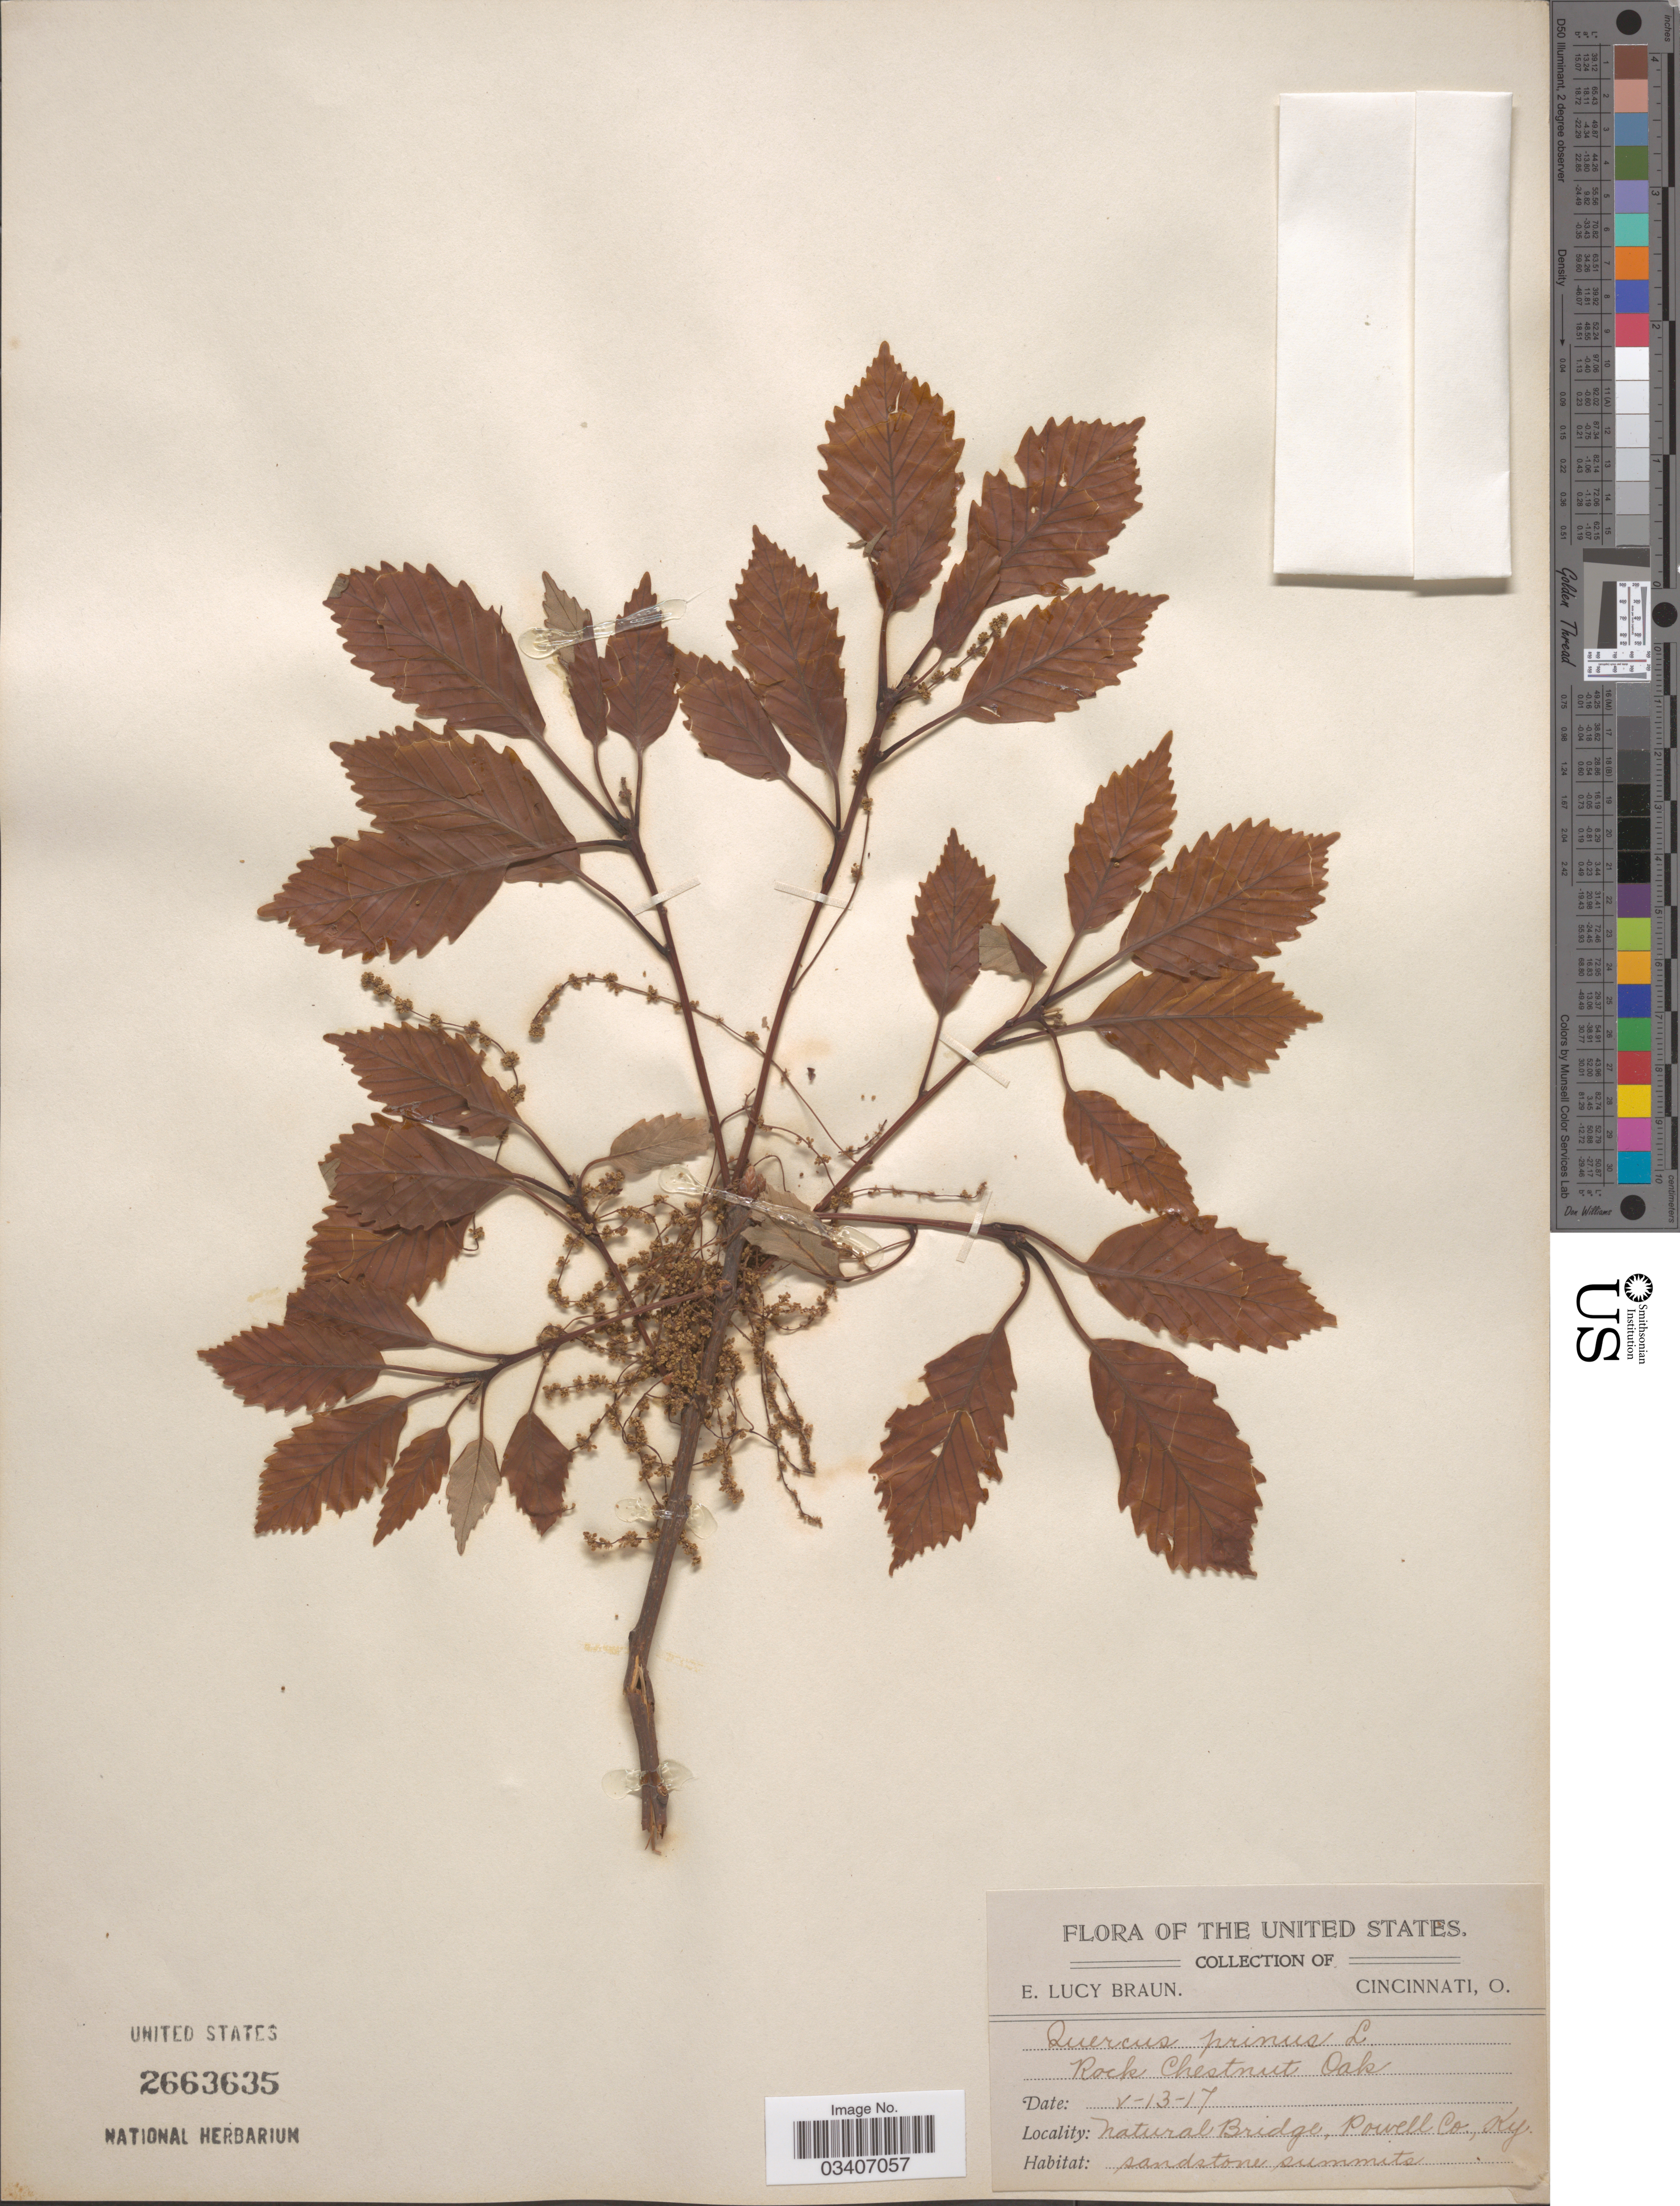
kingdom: Plantae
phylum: Tracheophyta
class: Magnoliopsida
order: Fagales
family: Fagaceae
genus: Quercus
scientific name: Quercus montana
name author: Willd.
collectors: E. L. Braun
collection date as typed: Transcribed d/m/y: 13/5/17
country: United States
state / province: Kentucky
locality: Natural Bridge, Powell Co.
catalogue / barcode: US 2663635